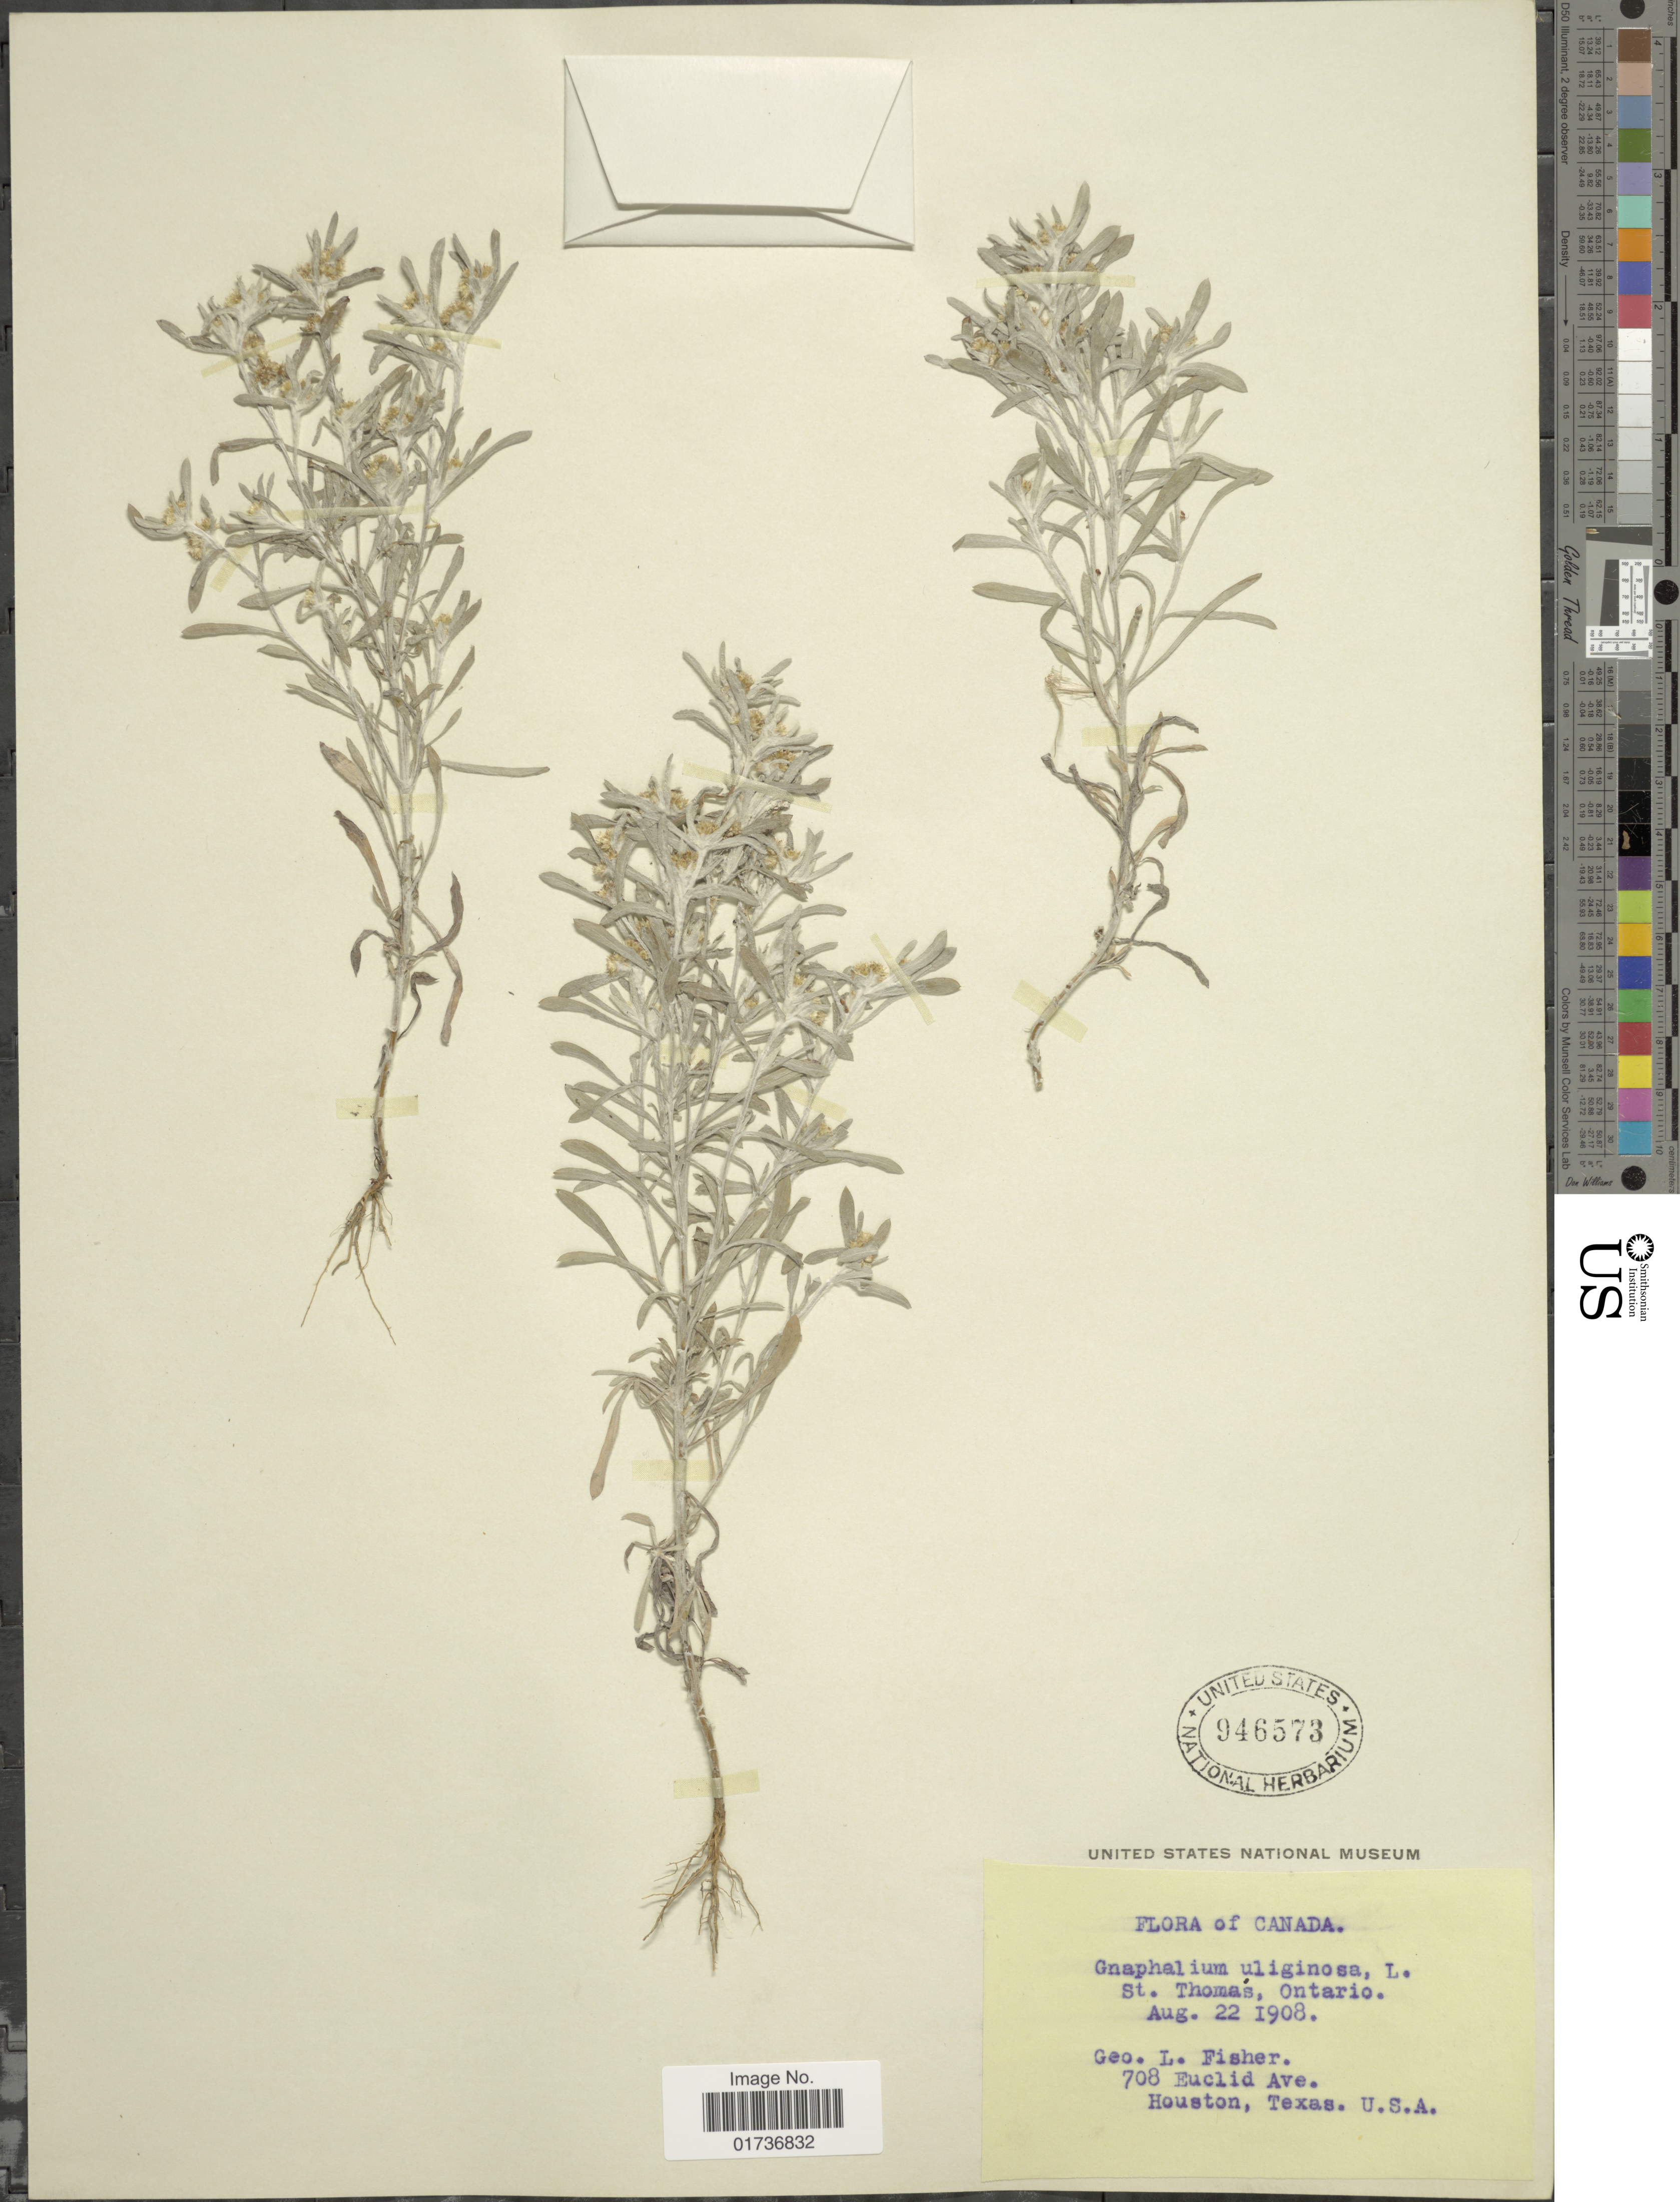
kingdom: Plantae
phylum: Tracheophyta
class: Magnoliopsida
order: Asterales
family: Asteraceae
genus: Gnaphalium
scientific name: Gnaphalium uliginosum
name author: L.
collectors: G. L. Fisher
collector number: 708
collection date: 1908-08-22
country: Canada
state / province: Ontario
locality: St. Thomas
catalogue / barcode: US 946573